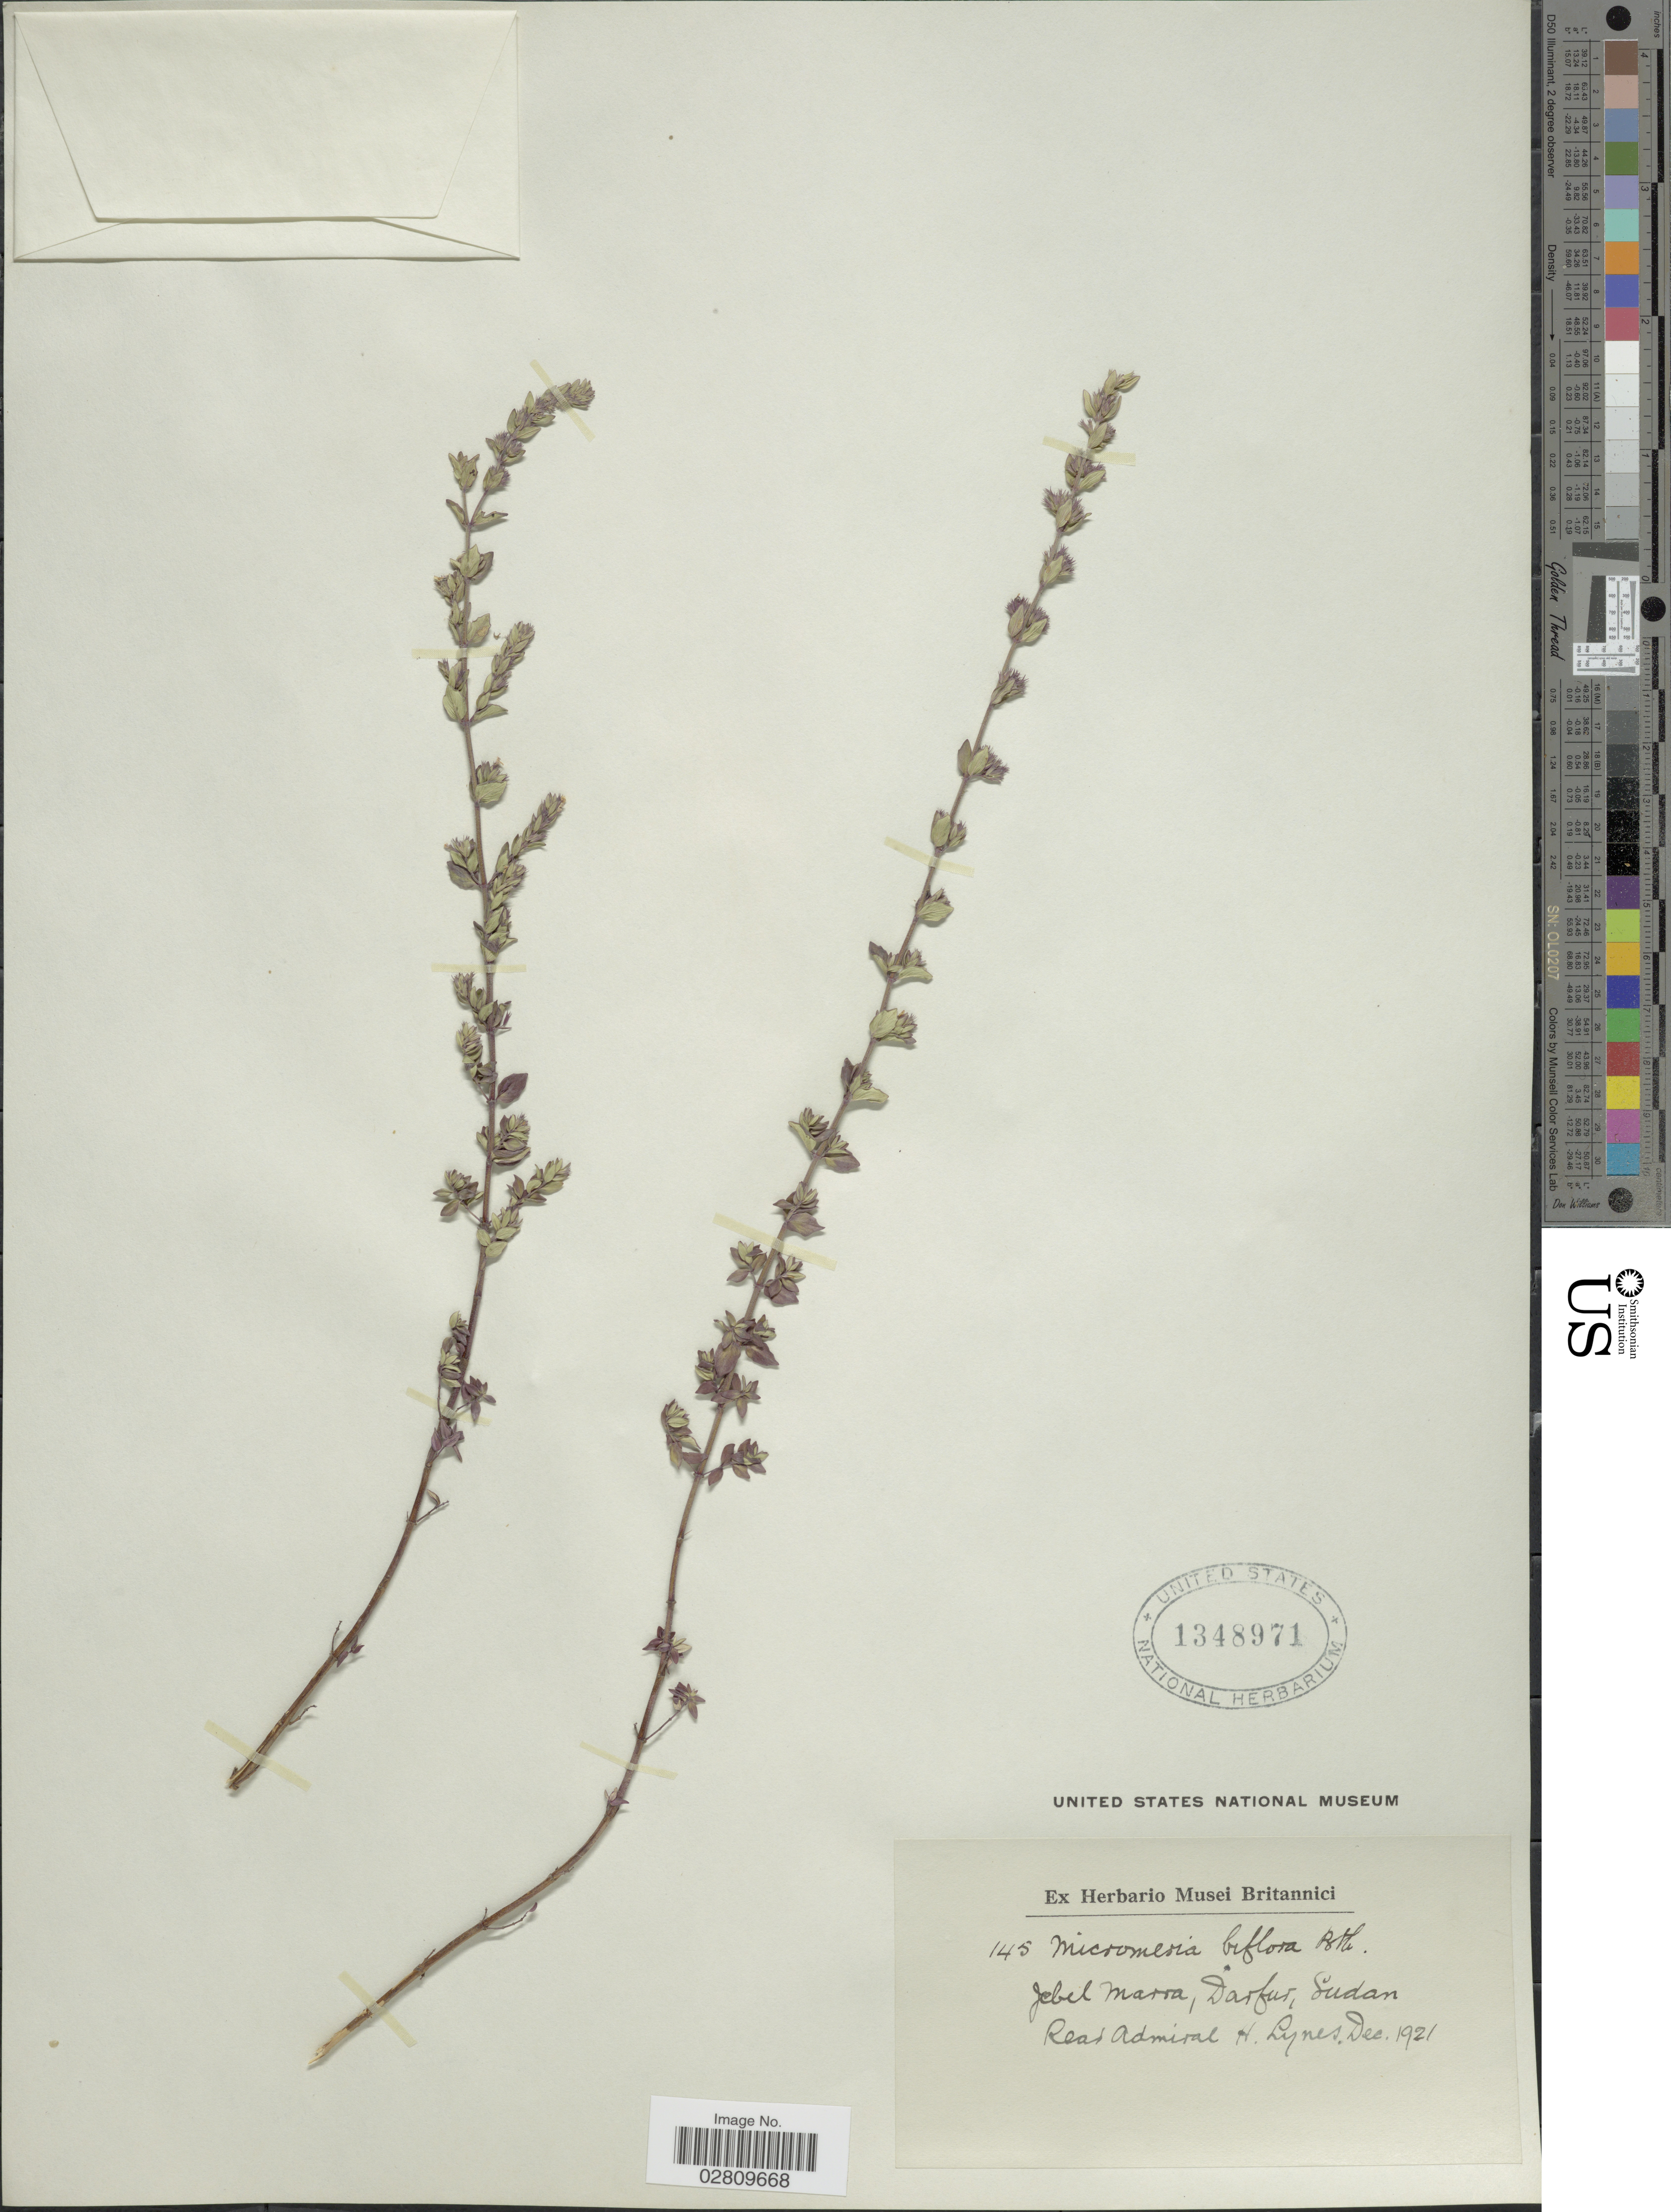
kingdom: Plantae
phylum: Tracheophyta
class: Magnoliopsida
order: Lamiales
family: Lamiaceae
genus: Micromeria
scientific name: Micromeria biflora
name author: (Buch.-Ham. ex D. Don) Benth.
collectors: H. Lynes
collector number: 145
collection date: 1921-12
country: Sudan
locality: Jebel Marra, Darfur.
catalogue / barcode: US 1348971